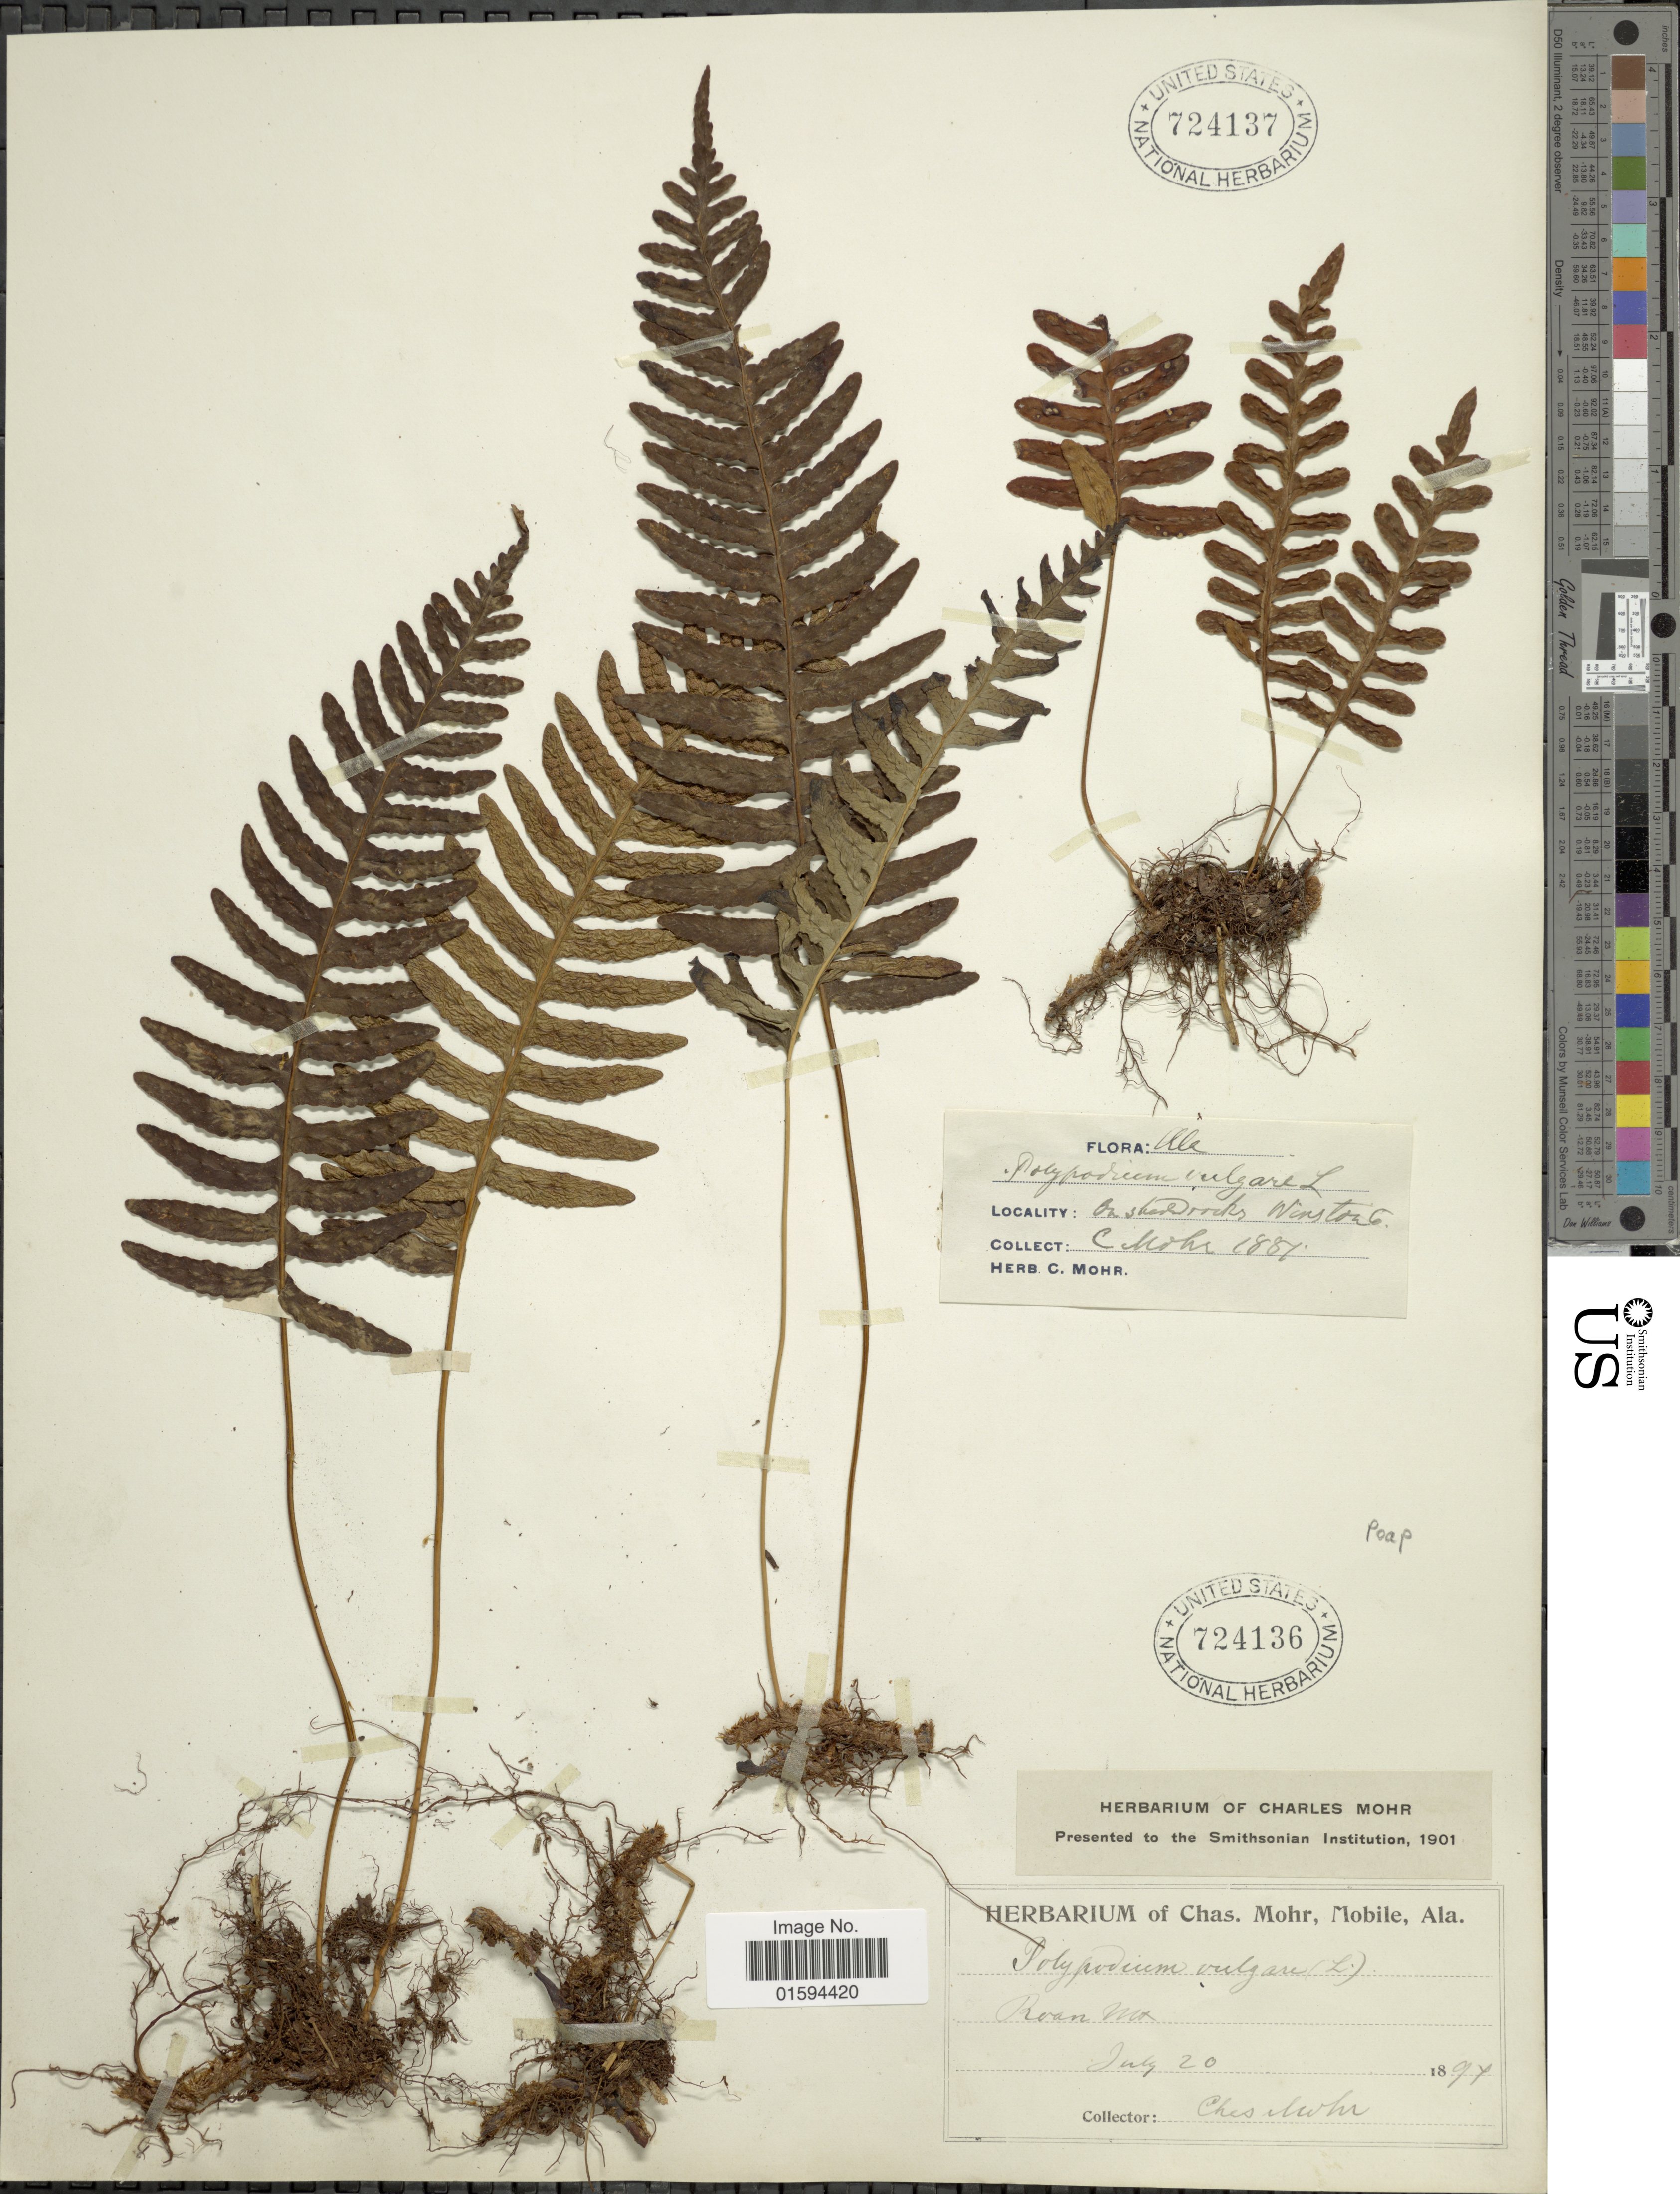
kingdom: Plantae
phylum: Tracheophyta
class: Polypodiopsida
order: Polypodiales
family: Polypodiaceae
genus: Polypodium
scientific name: Polypodium appalachianum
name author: Haufler & Windham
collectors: C. T. Mohr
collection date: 1887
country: United States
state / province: Alabama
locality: On shaded rocks, Winston Co.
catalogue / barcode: US 724137-2